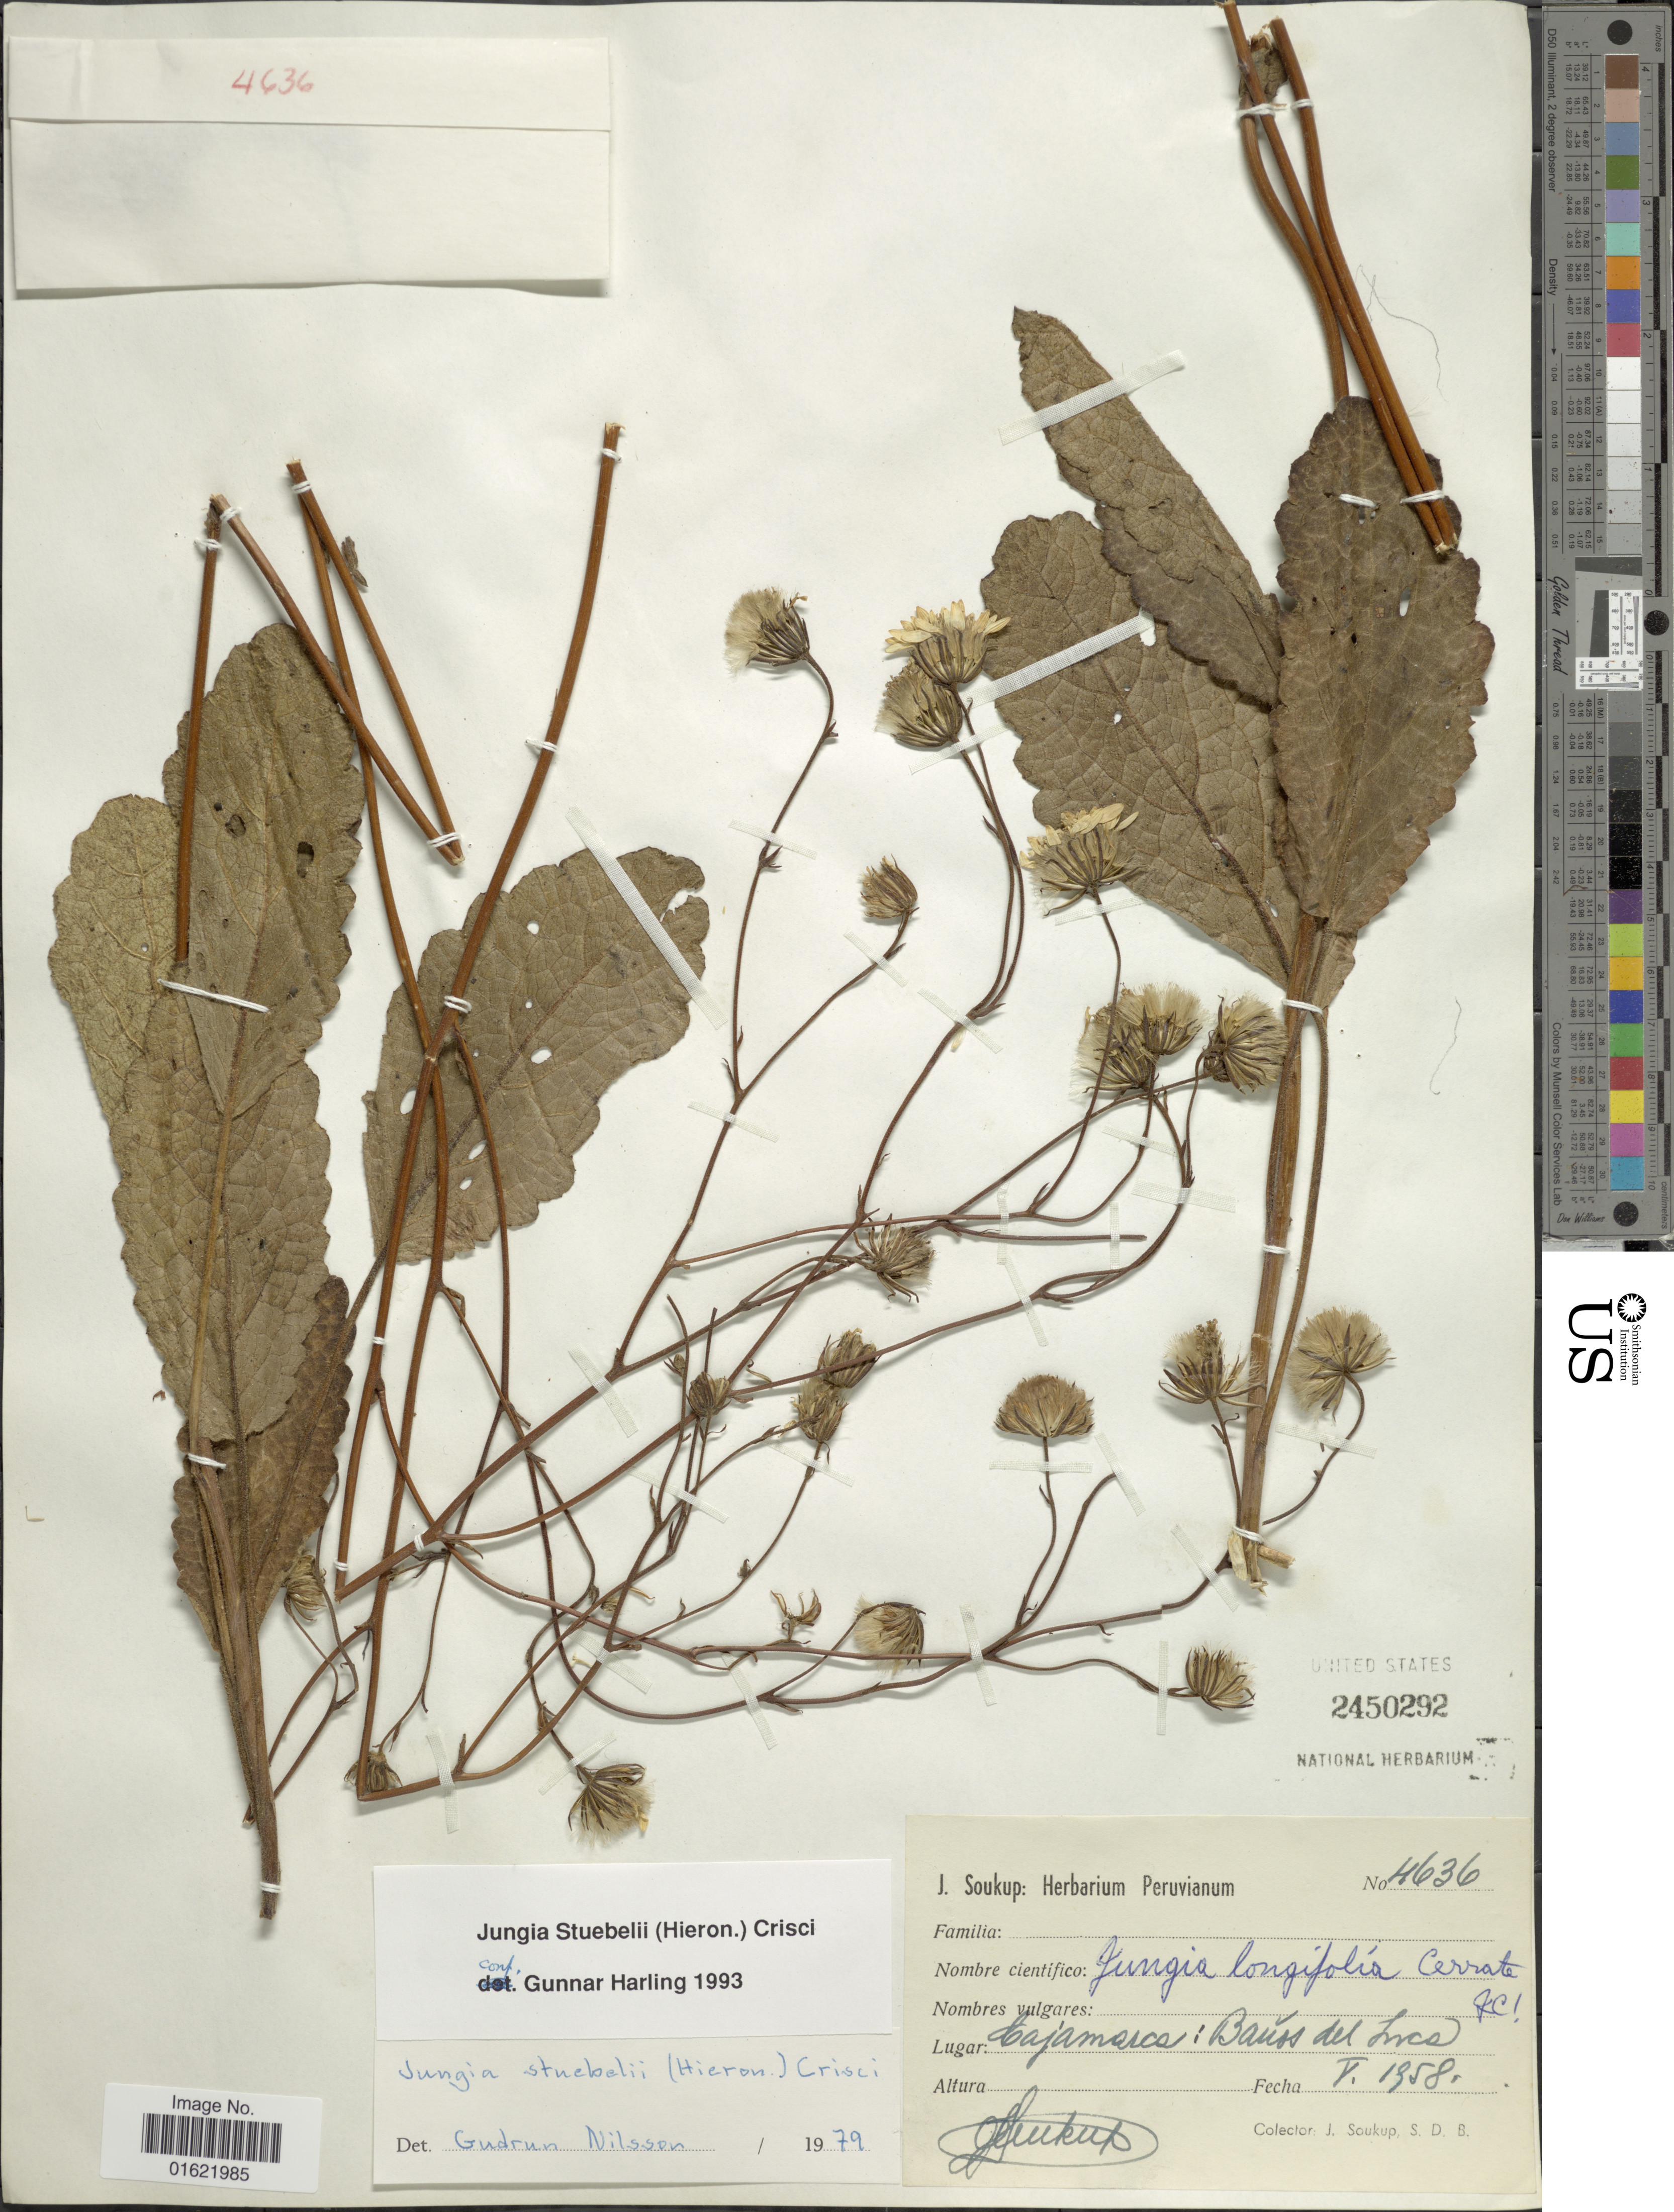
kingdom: Plantae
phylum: Tracheophyta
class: Magnoliopsida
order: Asterales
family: Asteraceae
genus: Jungia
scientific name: Jungia stuebelli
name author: (Hieron.) Crisci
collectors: J. Soukup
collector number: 4636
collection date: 1958-05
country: Peru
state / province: Cajamarca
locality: Bauss del Inco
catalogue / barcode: US 2450292